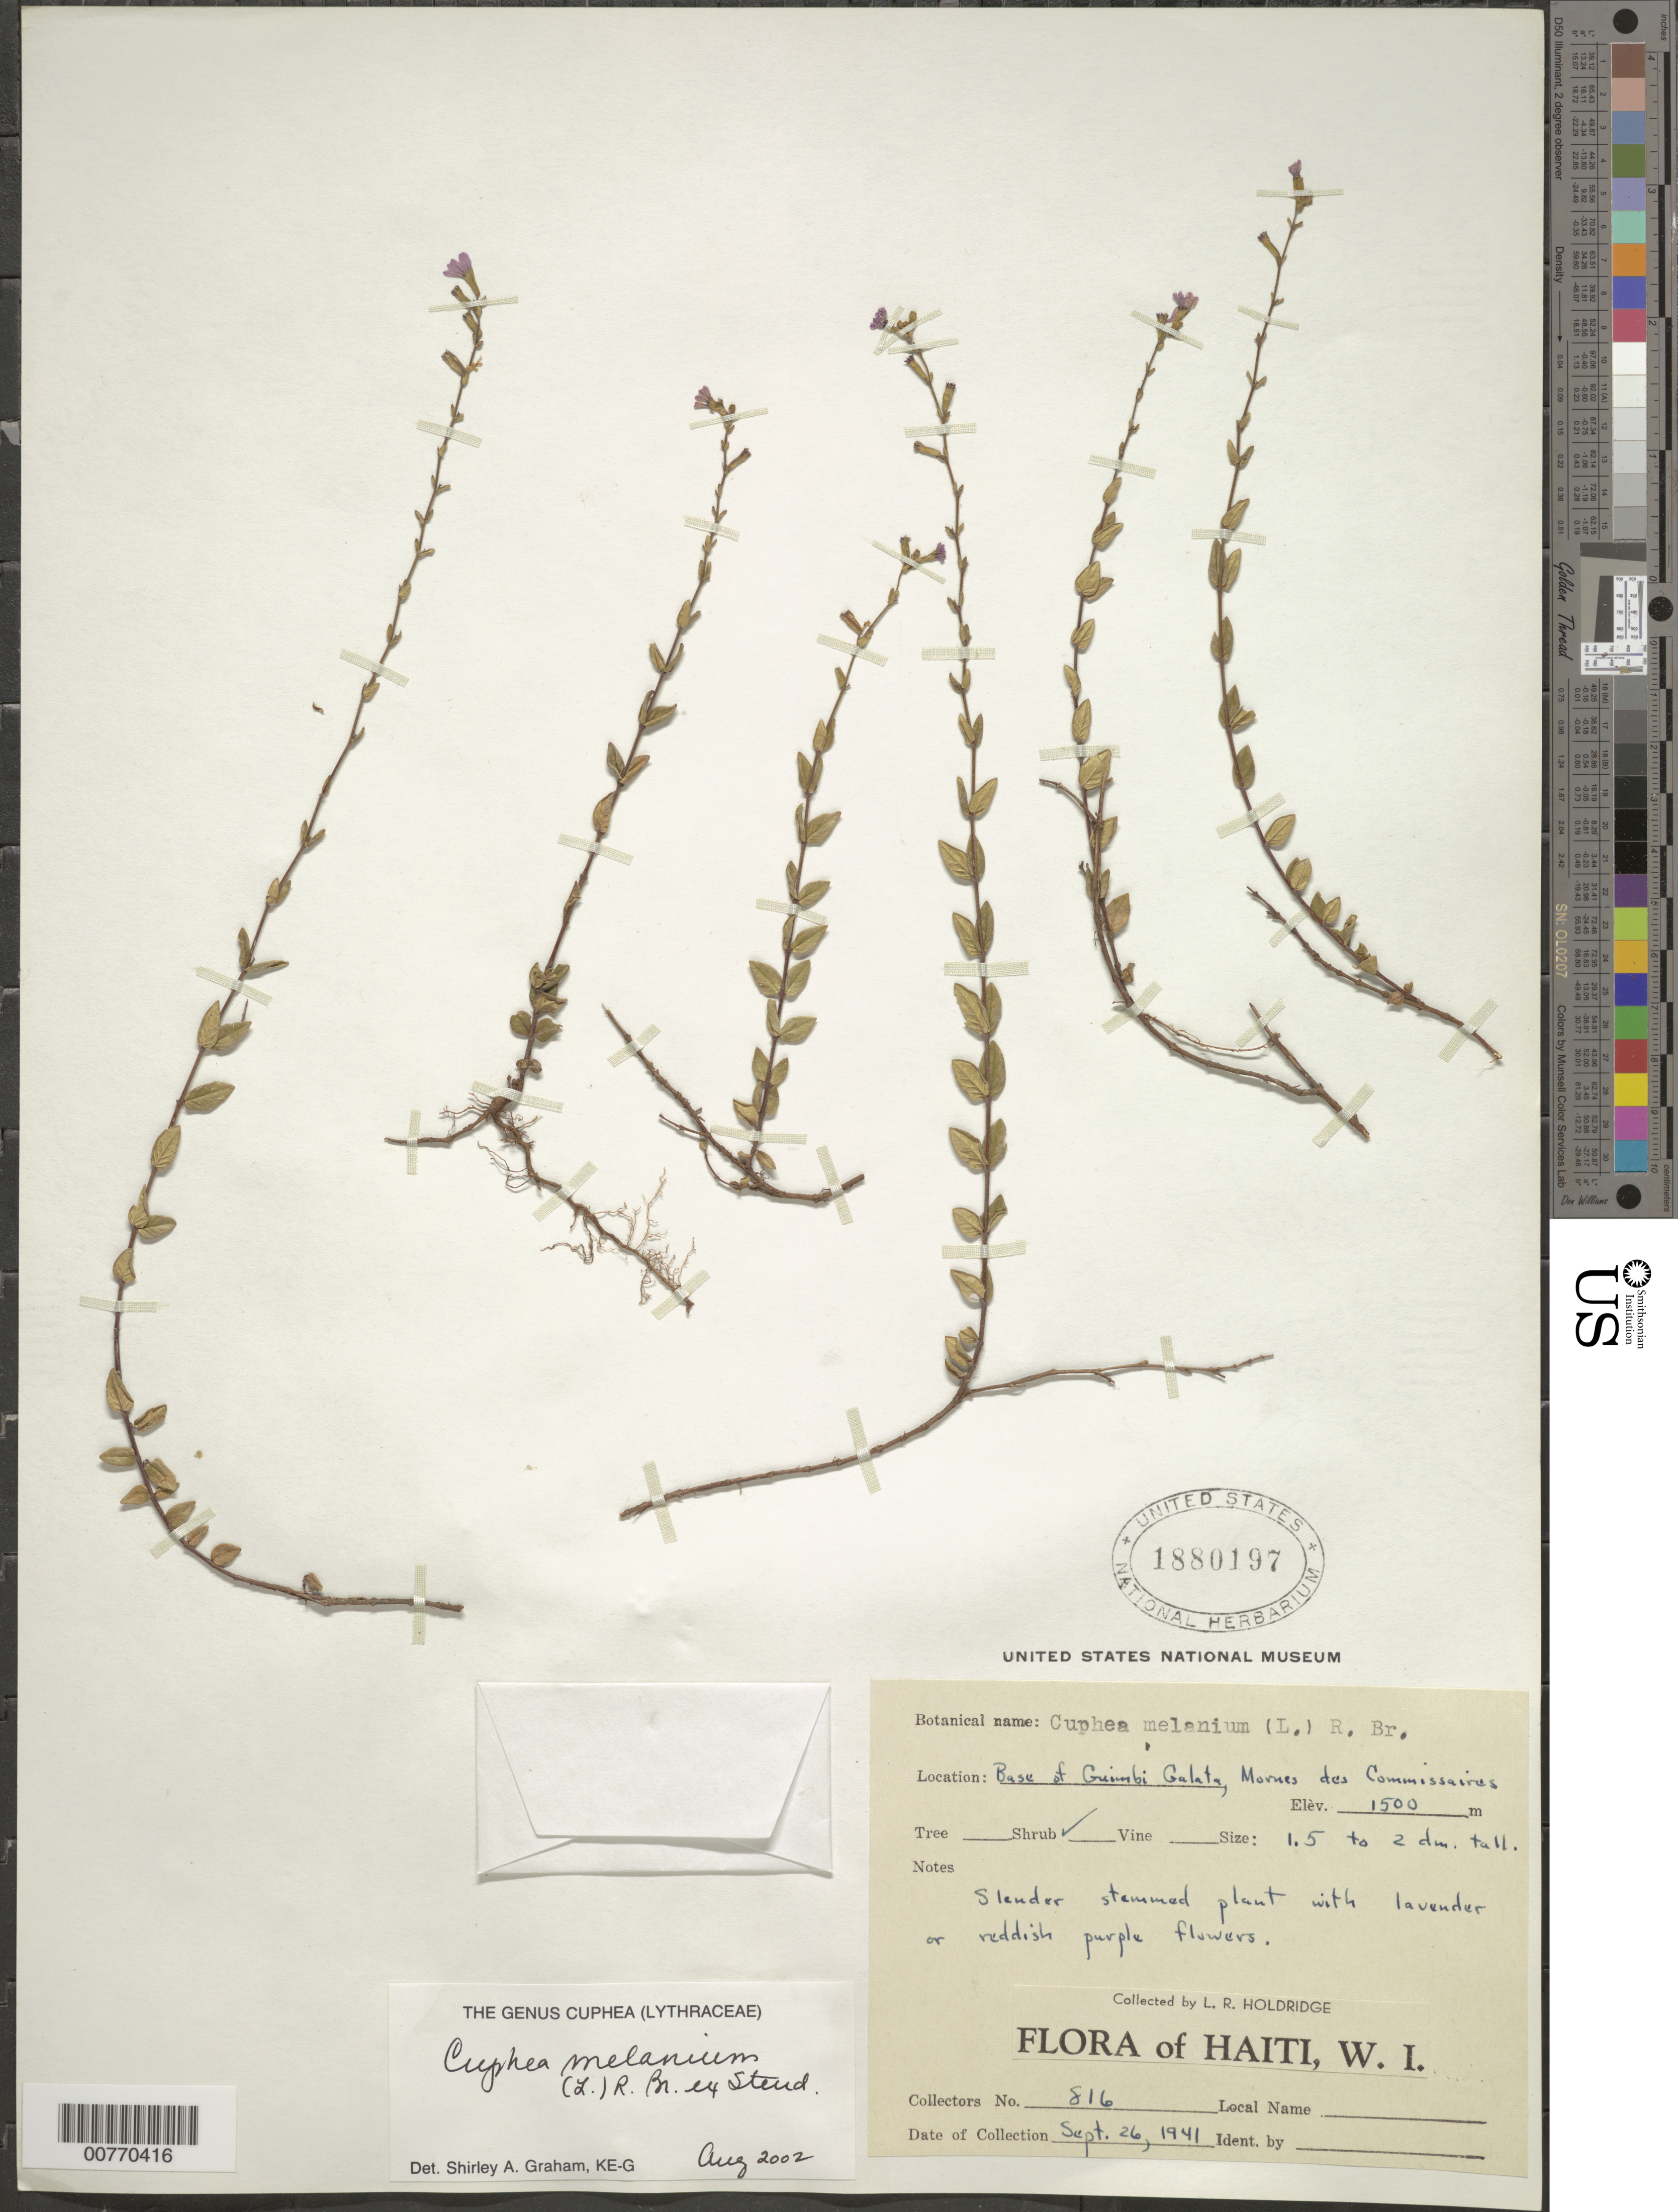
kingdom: Plantae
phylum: Tracheophyta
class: Magnoliopsida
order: Myrtales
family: Lythraceae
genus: Cuphea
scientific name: Cuphea melanium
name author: (L.) Cramer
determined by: Graham, Shirley Ann Tousch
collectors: L. Holdridge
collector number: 816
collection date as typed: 26 Sep 1941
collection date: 1941-09-26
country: Haiti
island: Hispaniola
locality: Base of Giembi Galata, Mornes des Commissaires.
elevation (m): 1500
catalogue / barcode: US 1880197